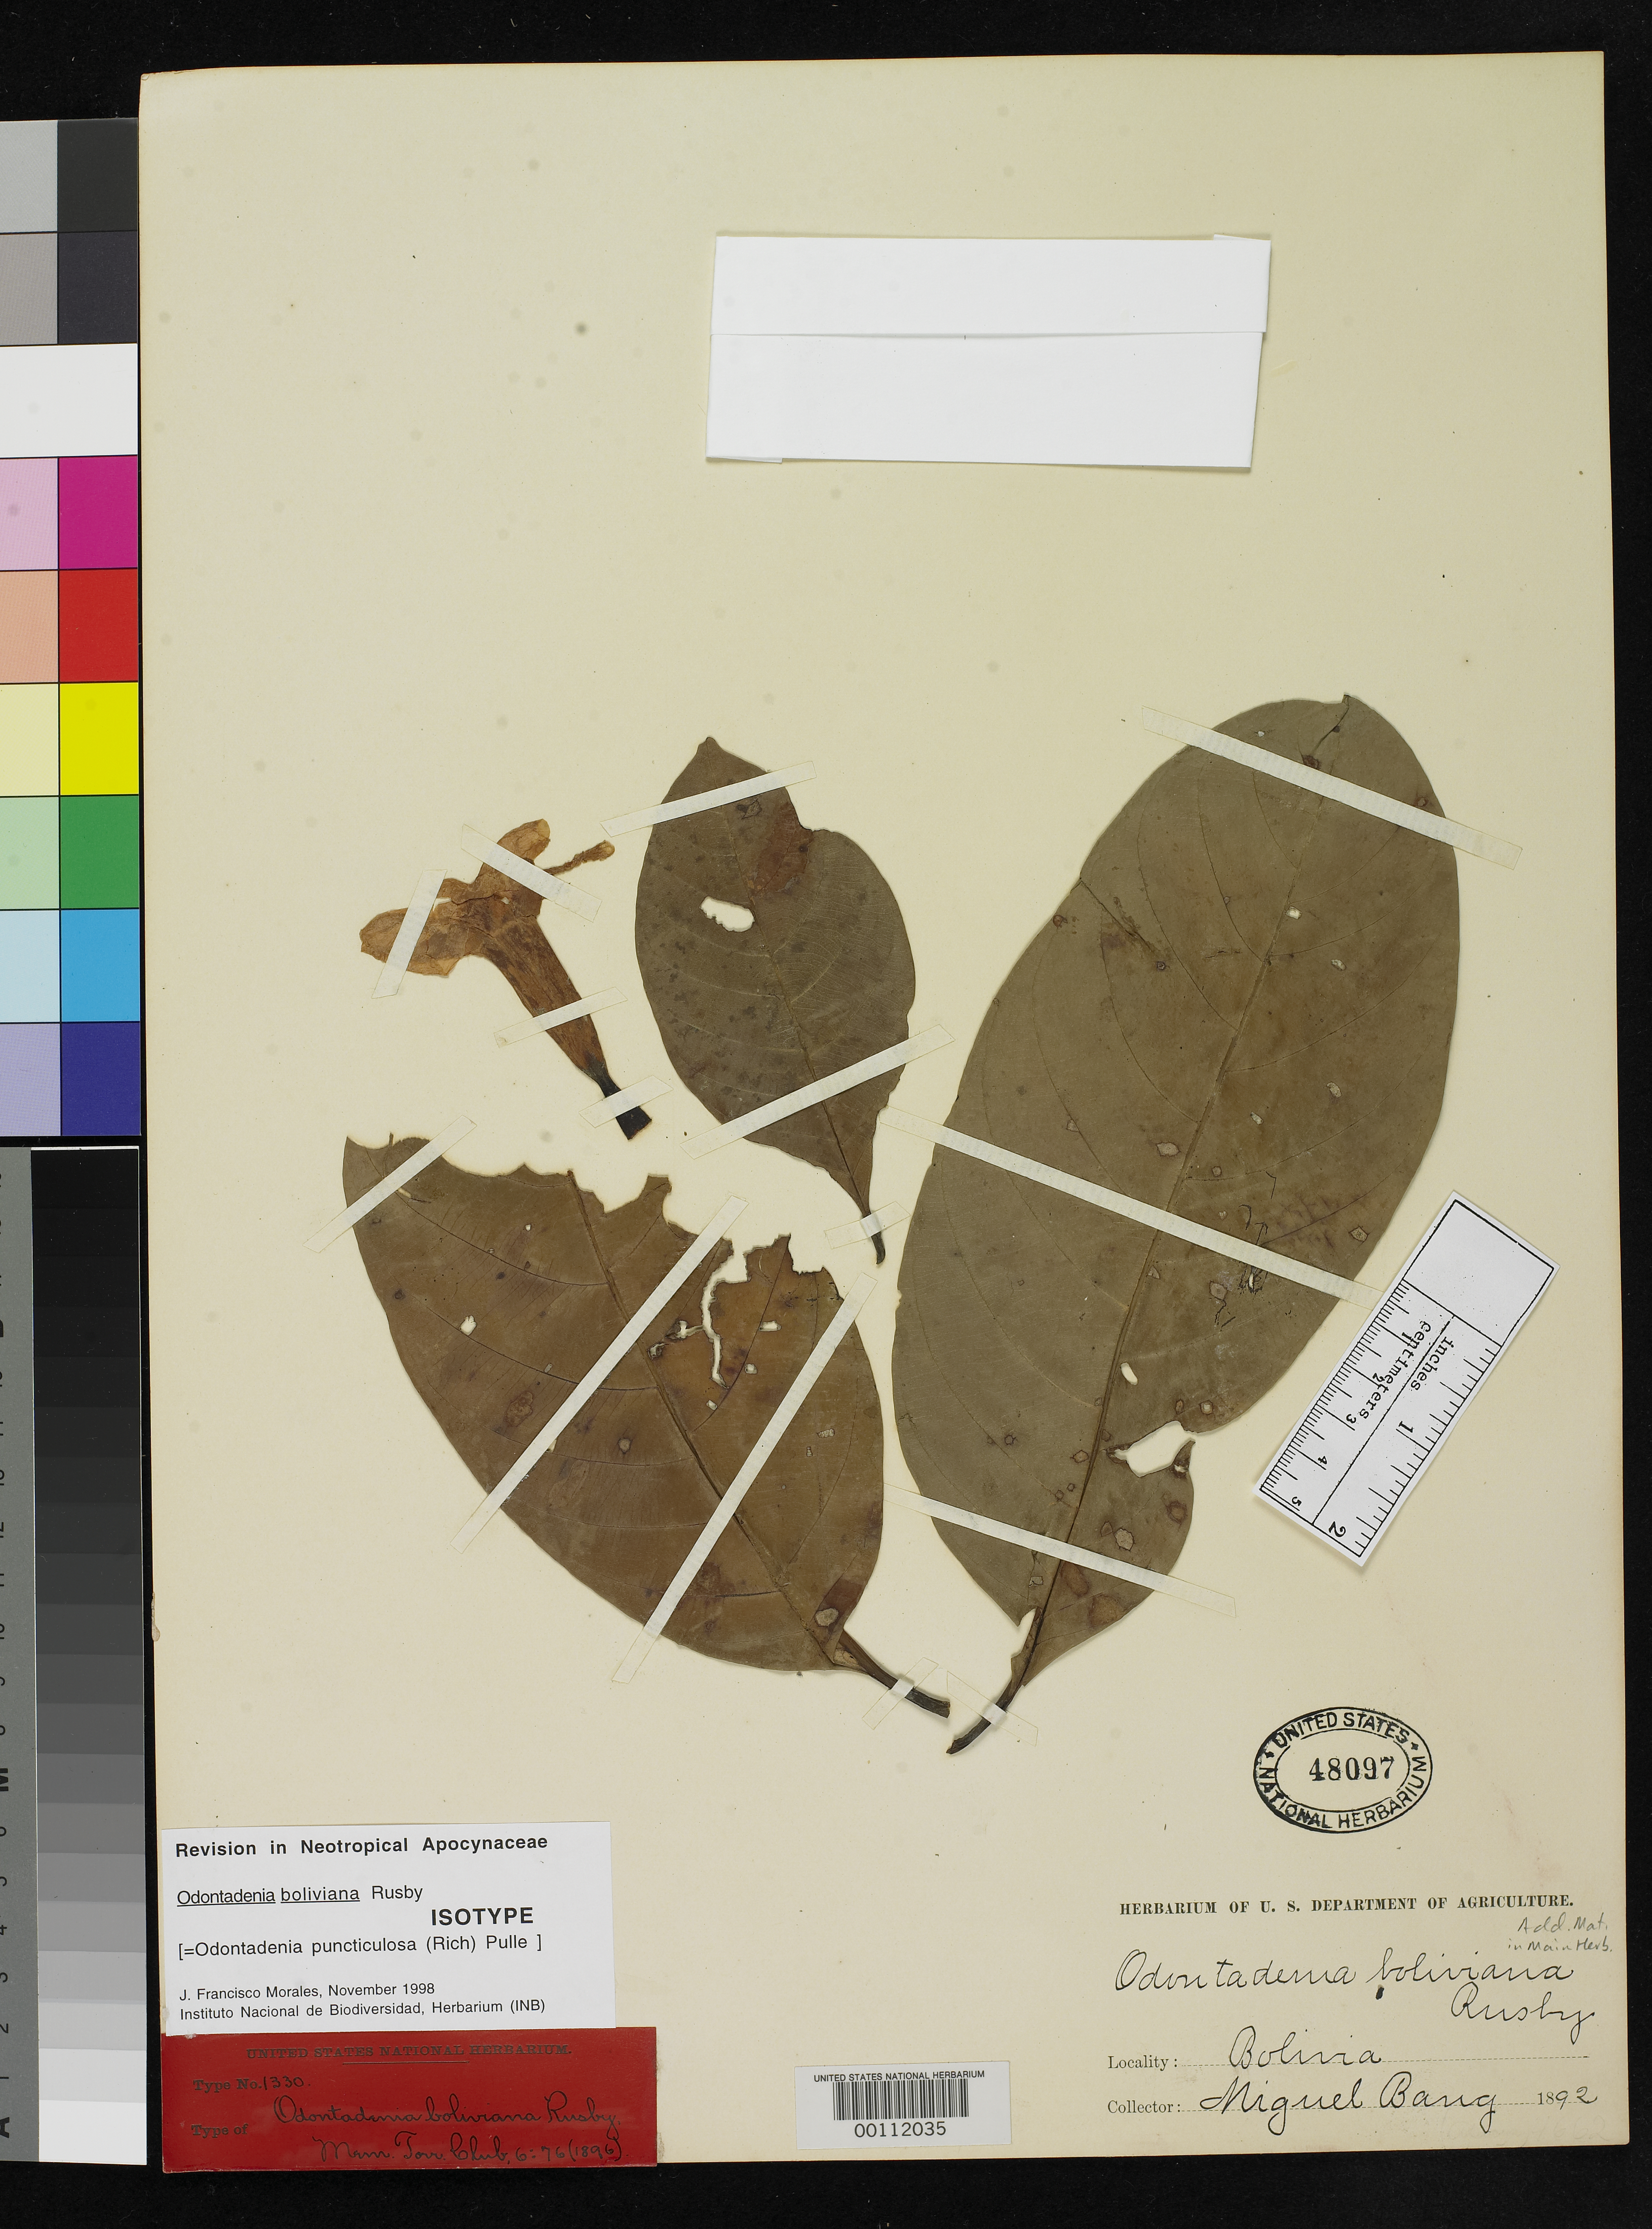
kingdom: Plantae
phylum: Tracheophyta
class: Magnoliopsida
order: Gentianales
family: Apocynaceae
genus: Odontadenia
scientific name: Odontadenia boliviana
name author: Rusby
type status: Isotype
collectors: M. Bang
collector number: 1687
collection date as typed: Dec 1892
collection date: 1892-12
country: Bolivia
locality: Between Tipuani and Guanai.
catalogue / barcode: US 48097